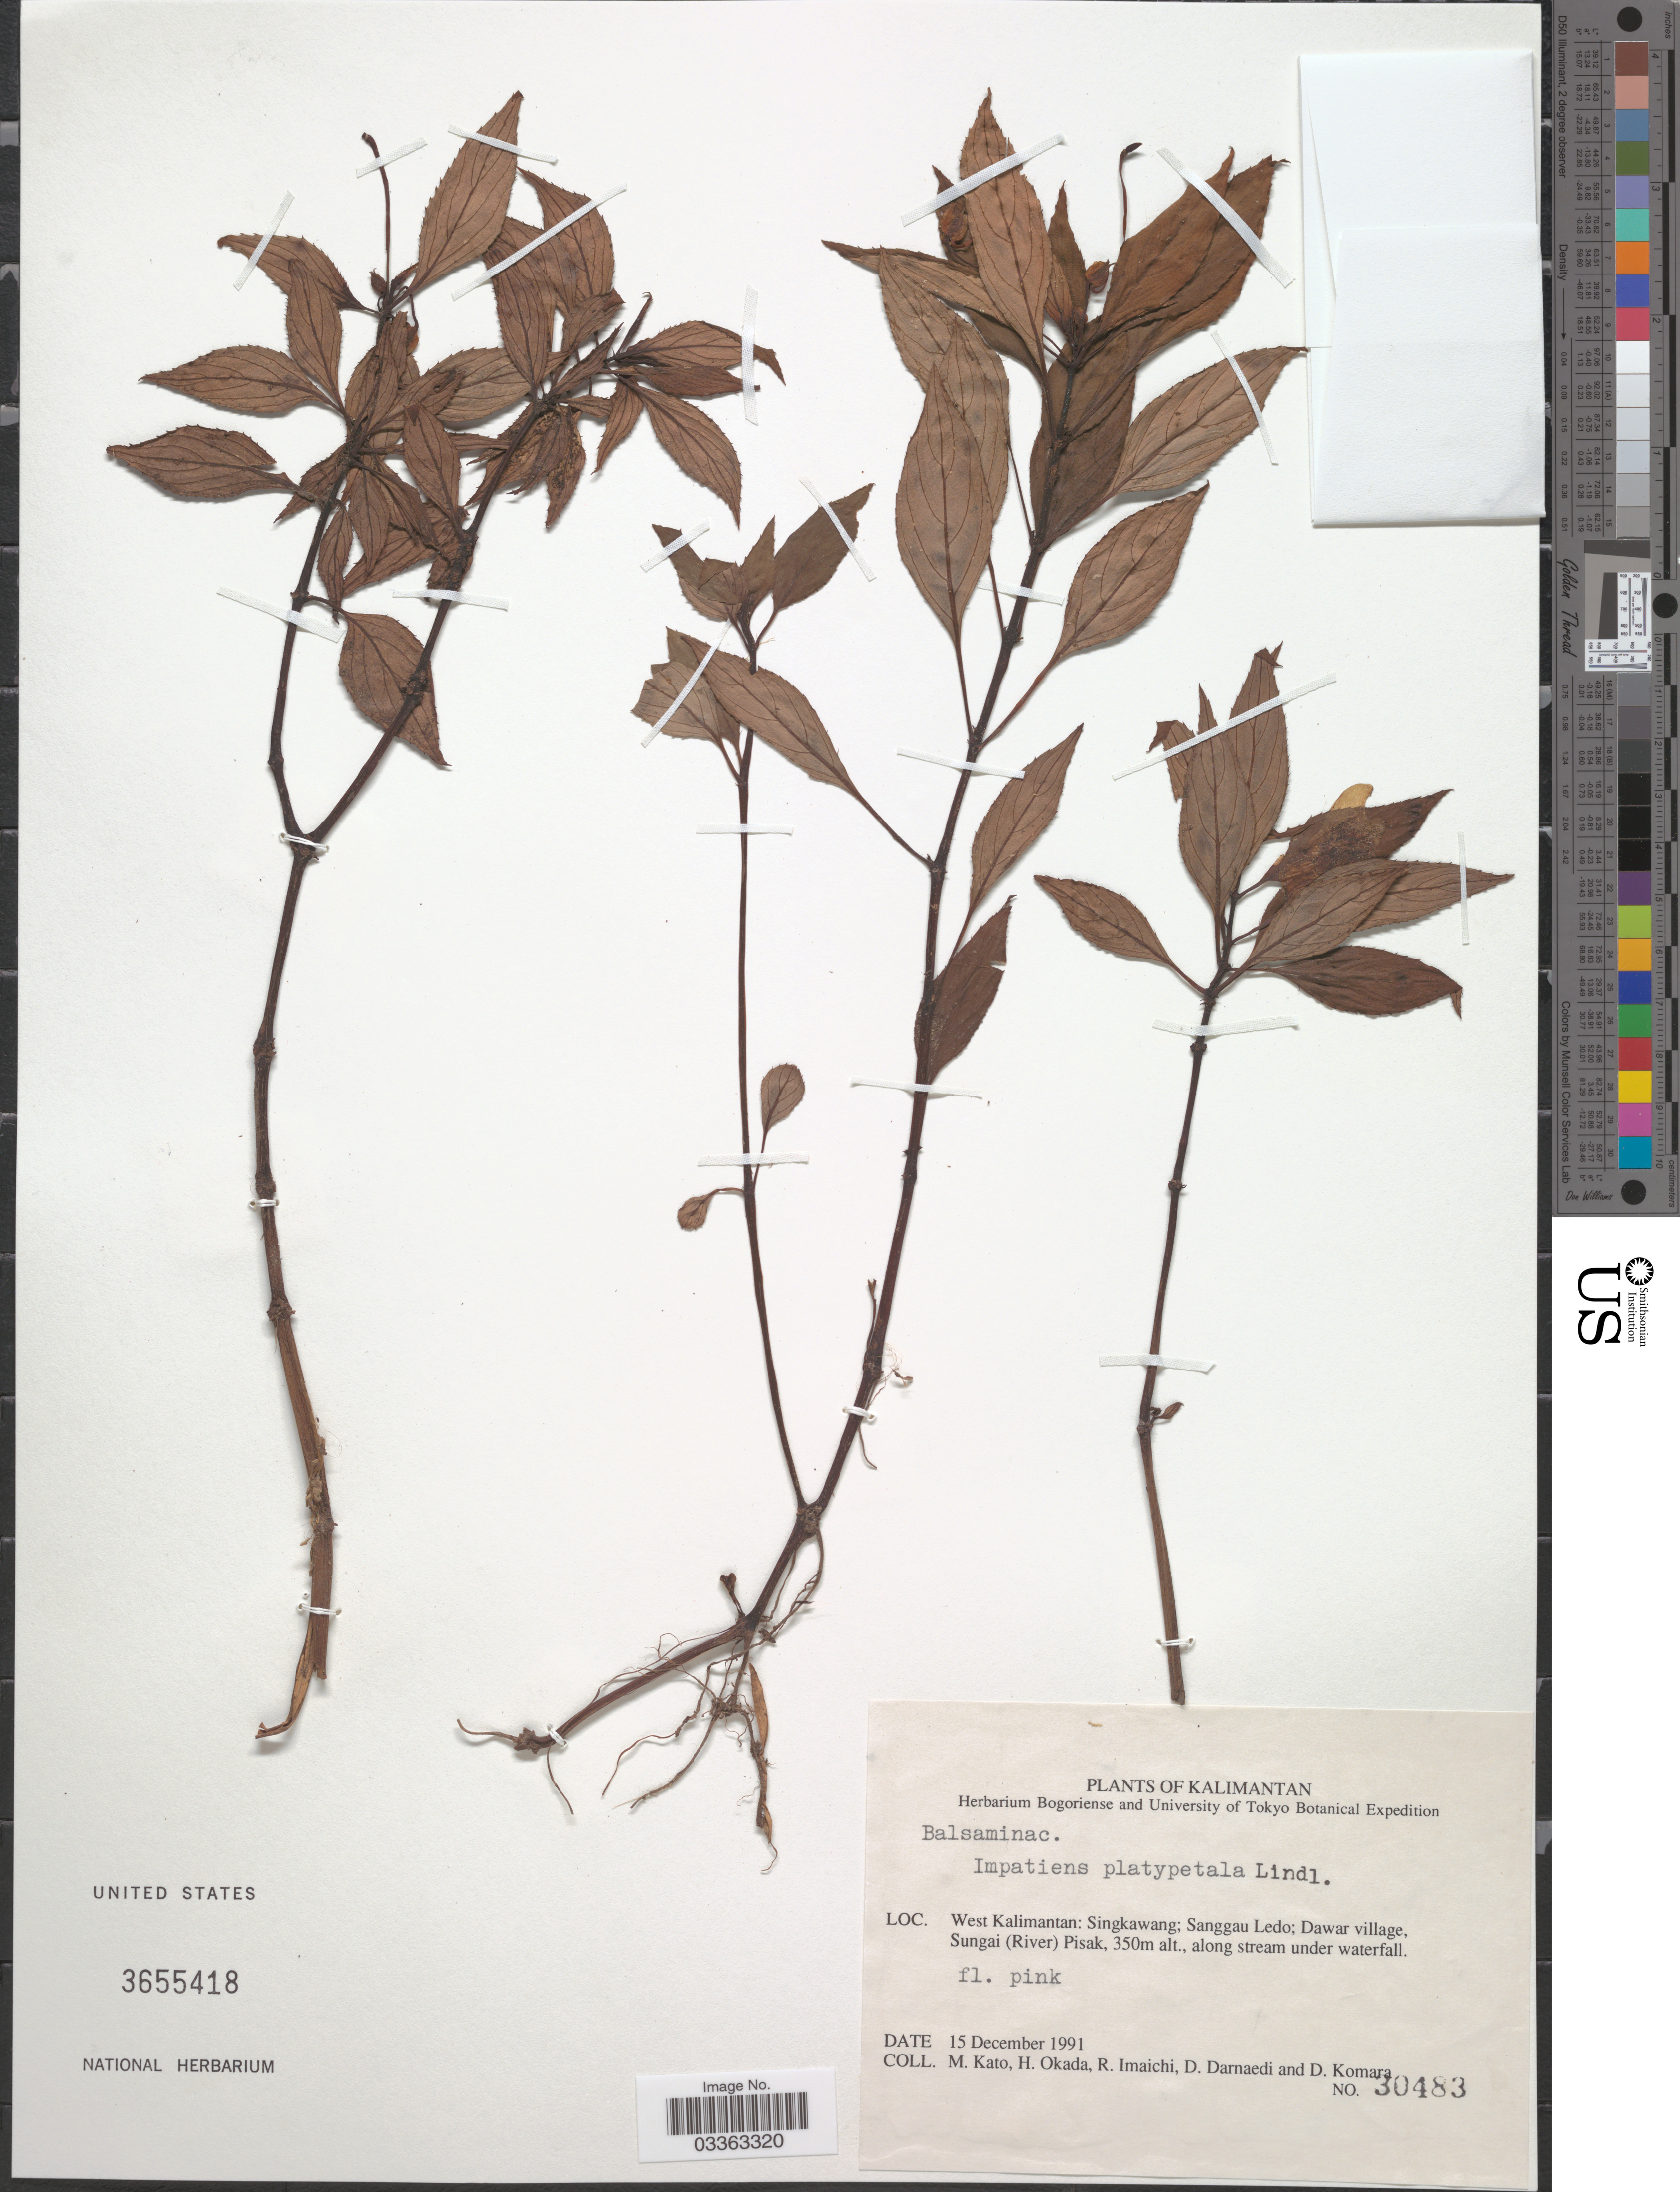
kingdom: Plantae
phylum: Tracheophyta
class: Magnoliopsida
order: Ericales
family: Balsaminaceae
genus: Impatiens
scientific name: Impatiens platypetala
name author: Lindl.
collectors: M. Kato, H. Okada, R. Imaichi, D. Darnaedi & D. Komara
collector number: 30483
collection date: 1991-12-15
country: Indonesia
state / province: Kalimantan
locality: West Kalimantan: Singkawang; Sanggau Ledo; Dawar village, Sungai (River) Pisak.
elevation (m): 350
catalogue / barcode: US 3655418